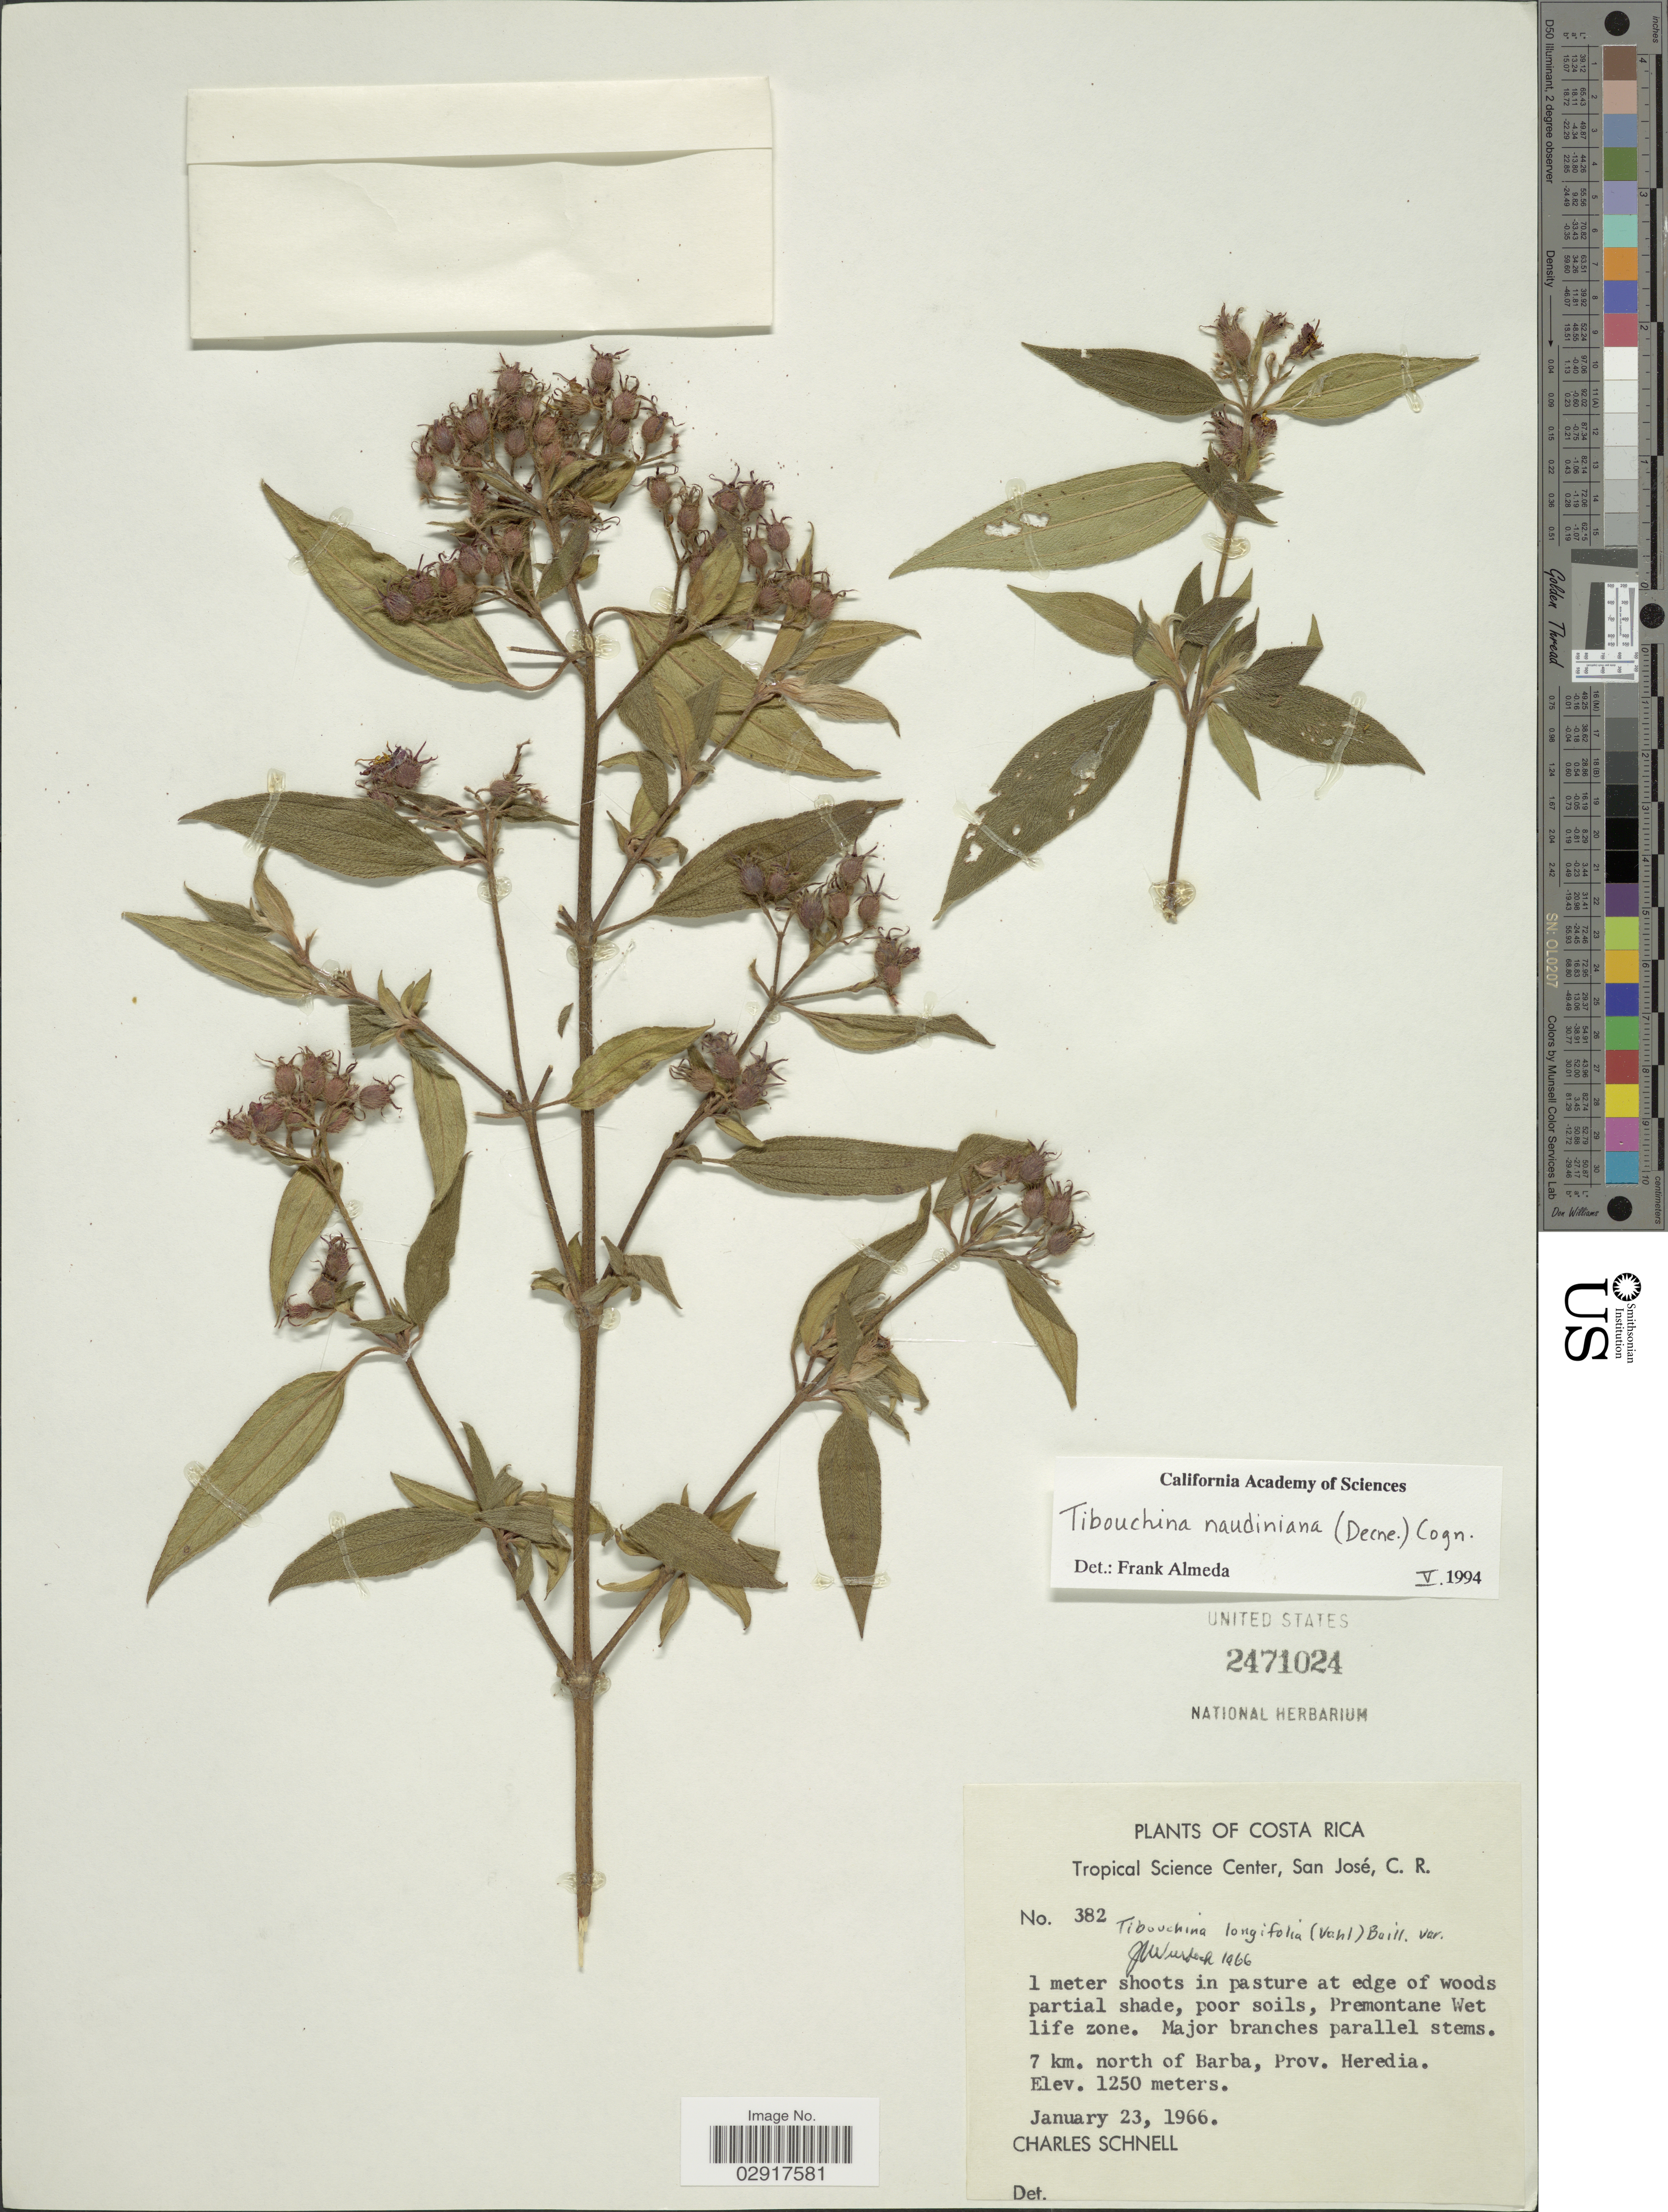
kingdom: Plantae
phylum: Tracheophyta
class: Magnoliopsida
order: Myrtales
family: Melastomataceae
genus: Chaetogastra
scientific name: Chaetogastra naudiniana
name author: Decne.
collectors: C. Schnell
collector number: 382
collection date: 1966-01-23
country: Costa Rica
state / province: Heredia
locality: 7 km. north of Barba, Prov. Heredia.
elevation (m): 1250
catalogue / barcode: US 2471024